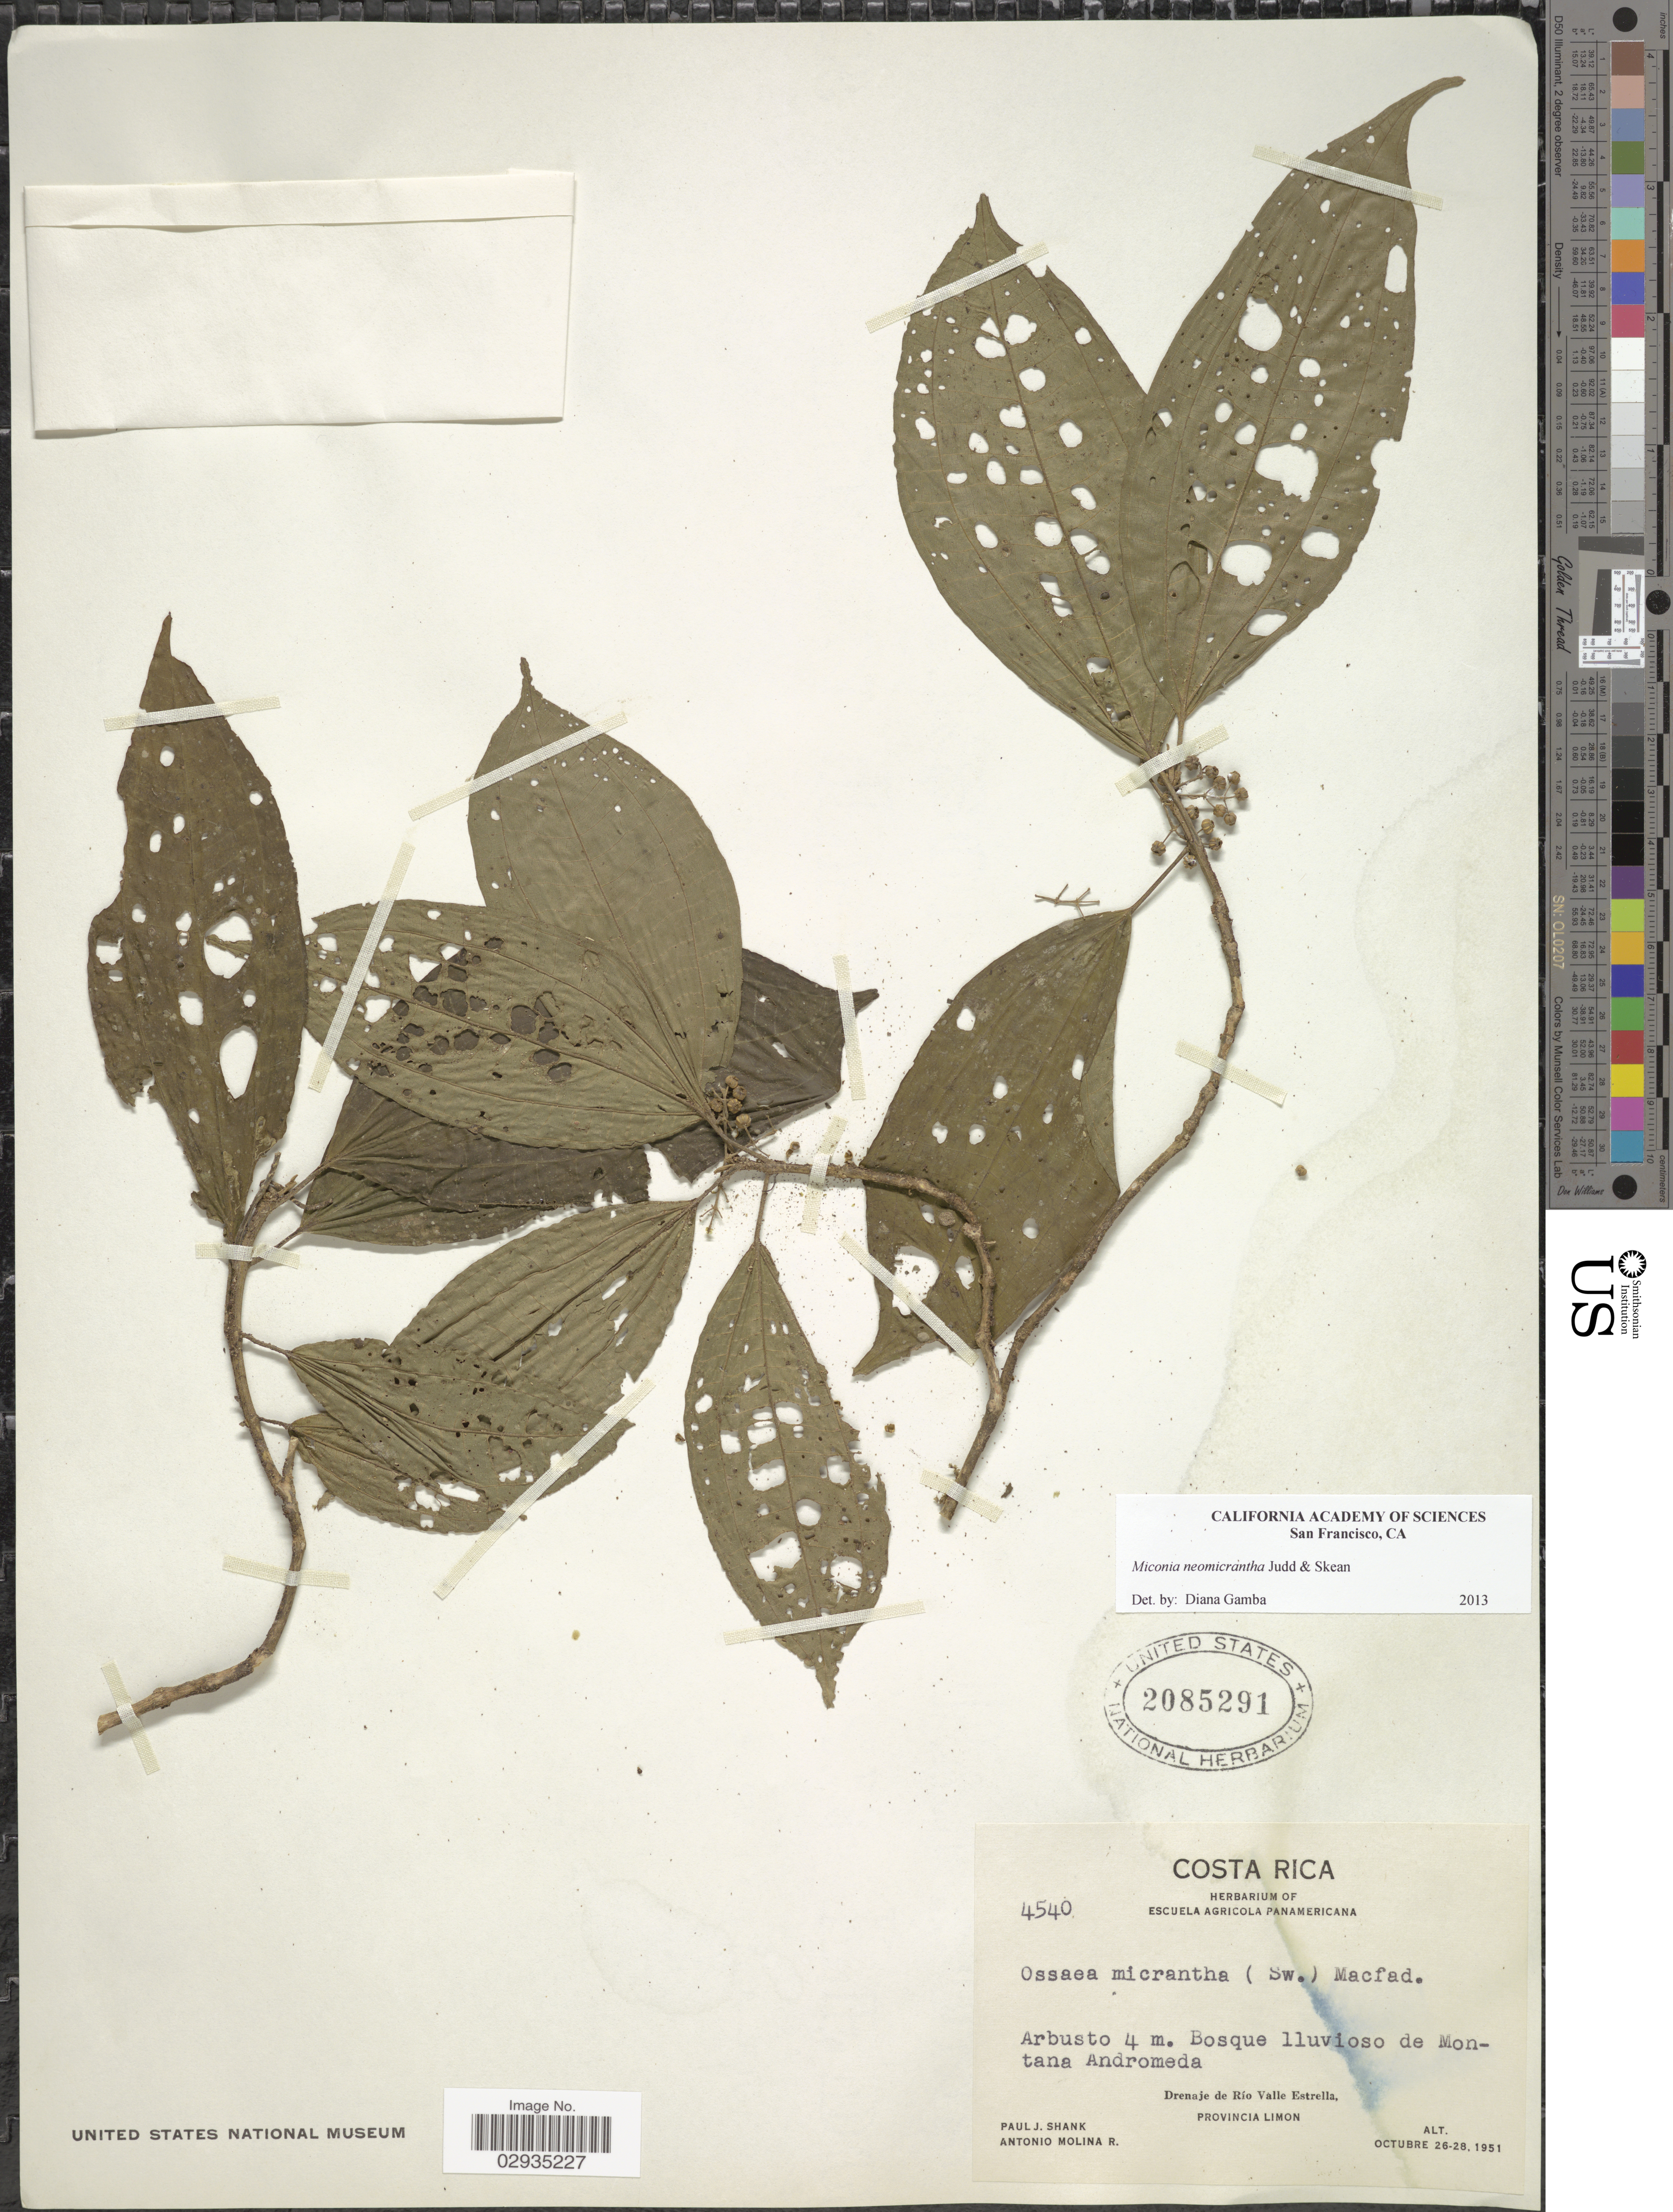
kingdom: Plantae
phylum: Tracheophyta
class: Magnoliopsida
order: Myrtales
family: Melastomataceae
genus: Miconia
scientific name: Miconia neomicrantha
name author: Judd & Skean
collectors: P. J. Shank & A. Molina R.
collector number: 4540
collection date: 1951-10-26/1951-10-28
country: Costa Rica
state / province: Limón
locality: Bosque Iluvioso de Montana Andromeda, Drenaje de Río Valle Estrella.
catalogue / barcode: US 2085291